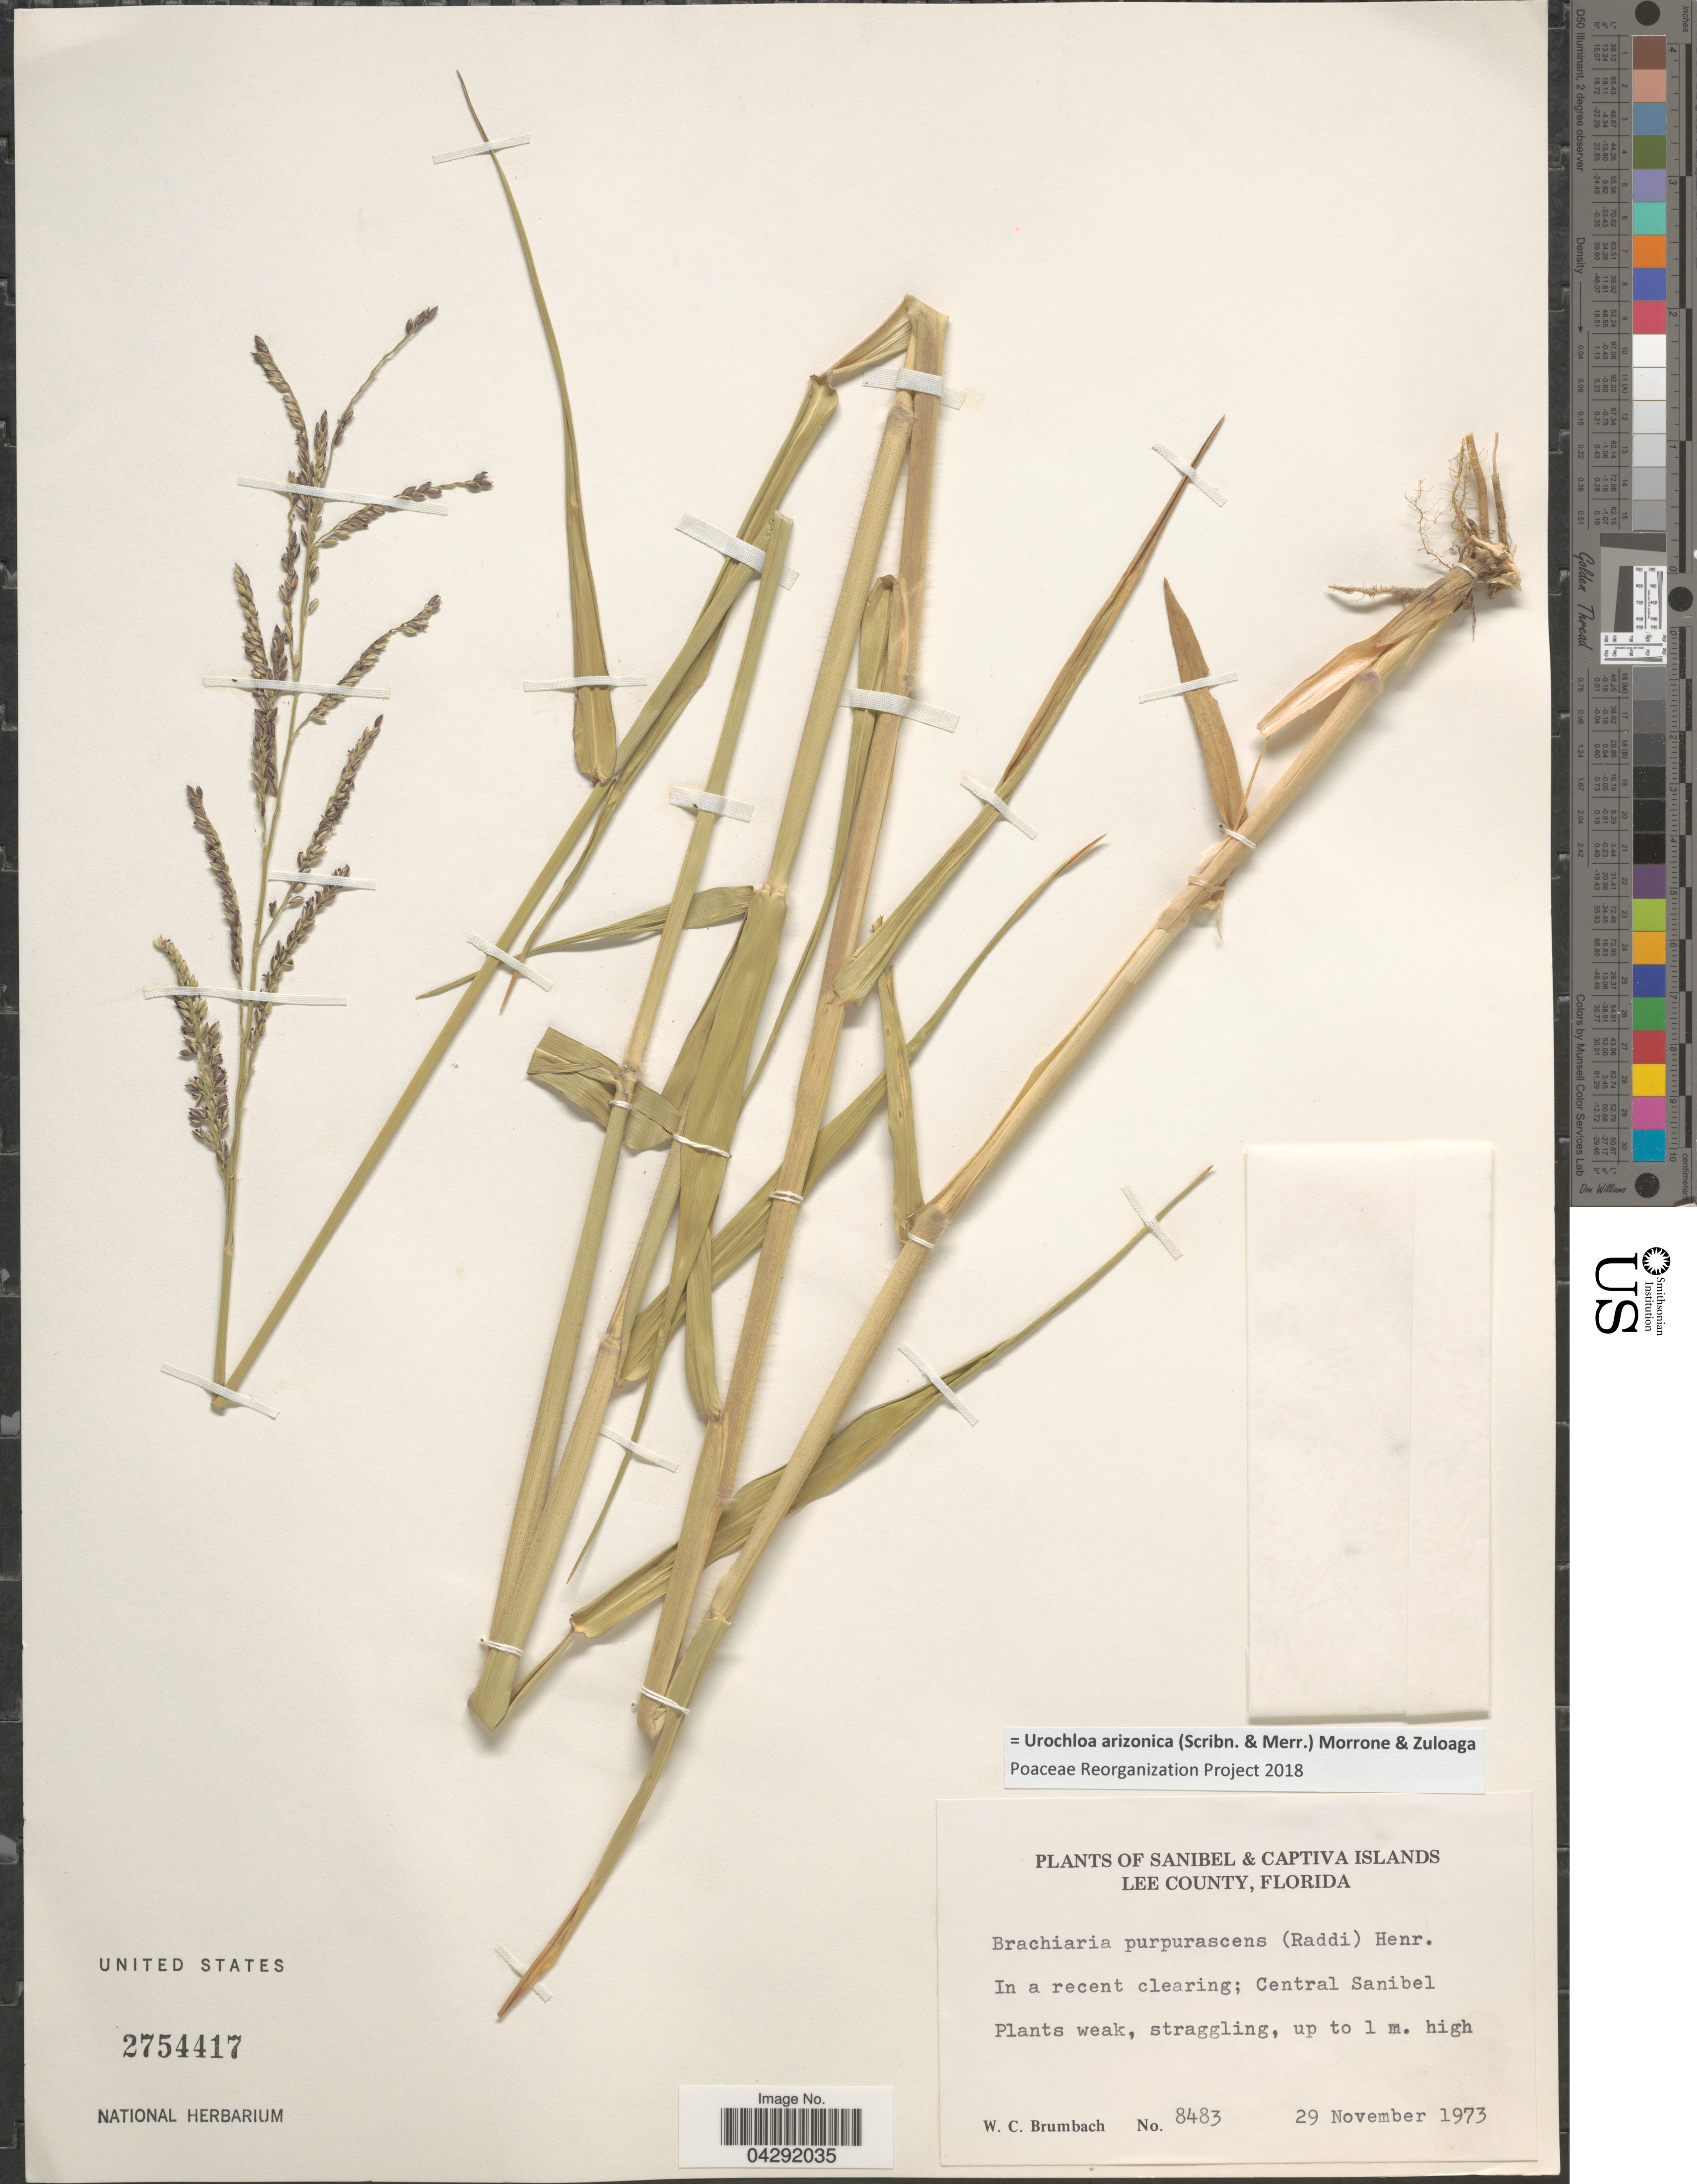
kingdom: Plantae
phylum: Tracheophyta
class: Liliopsida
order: Poales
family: Poaceae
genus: Urochloa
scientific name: Urochloa arizonica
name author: (Scribn. & Merr.) Morrone & Zuloaga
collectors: W. C. Brumbach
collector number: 8483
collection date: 1973-11-29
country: United States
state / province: Florida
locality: Sanibel & Captiva Islands. Lee County. Central Sanibel.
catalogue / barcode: US 2754417